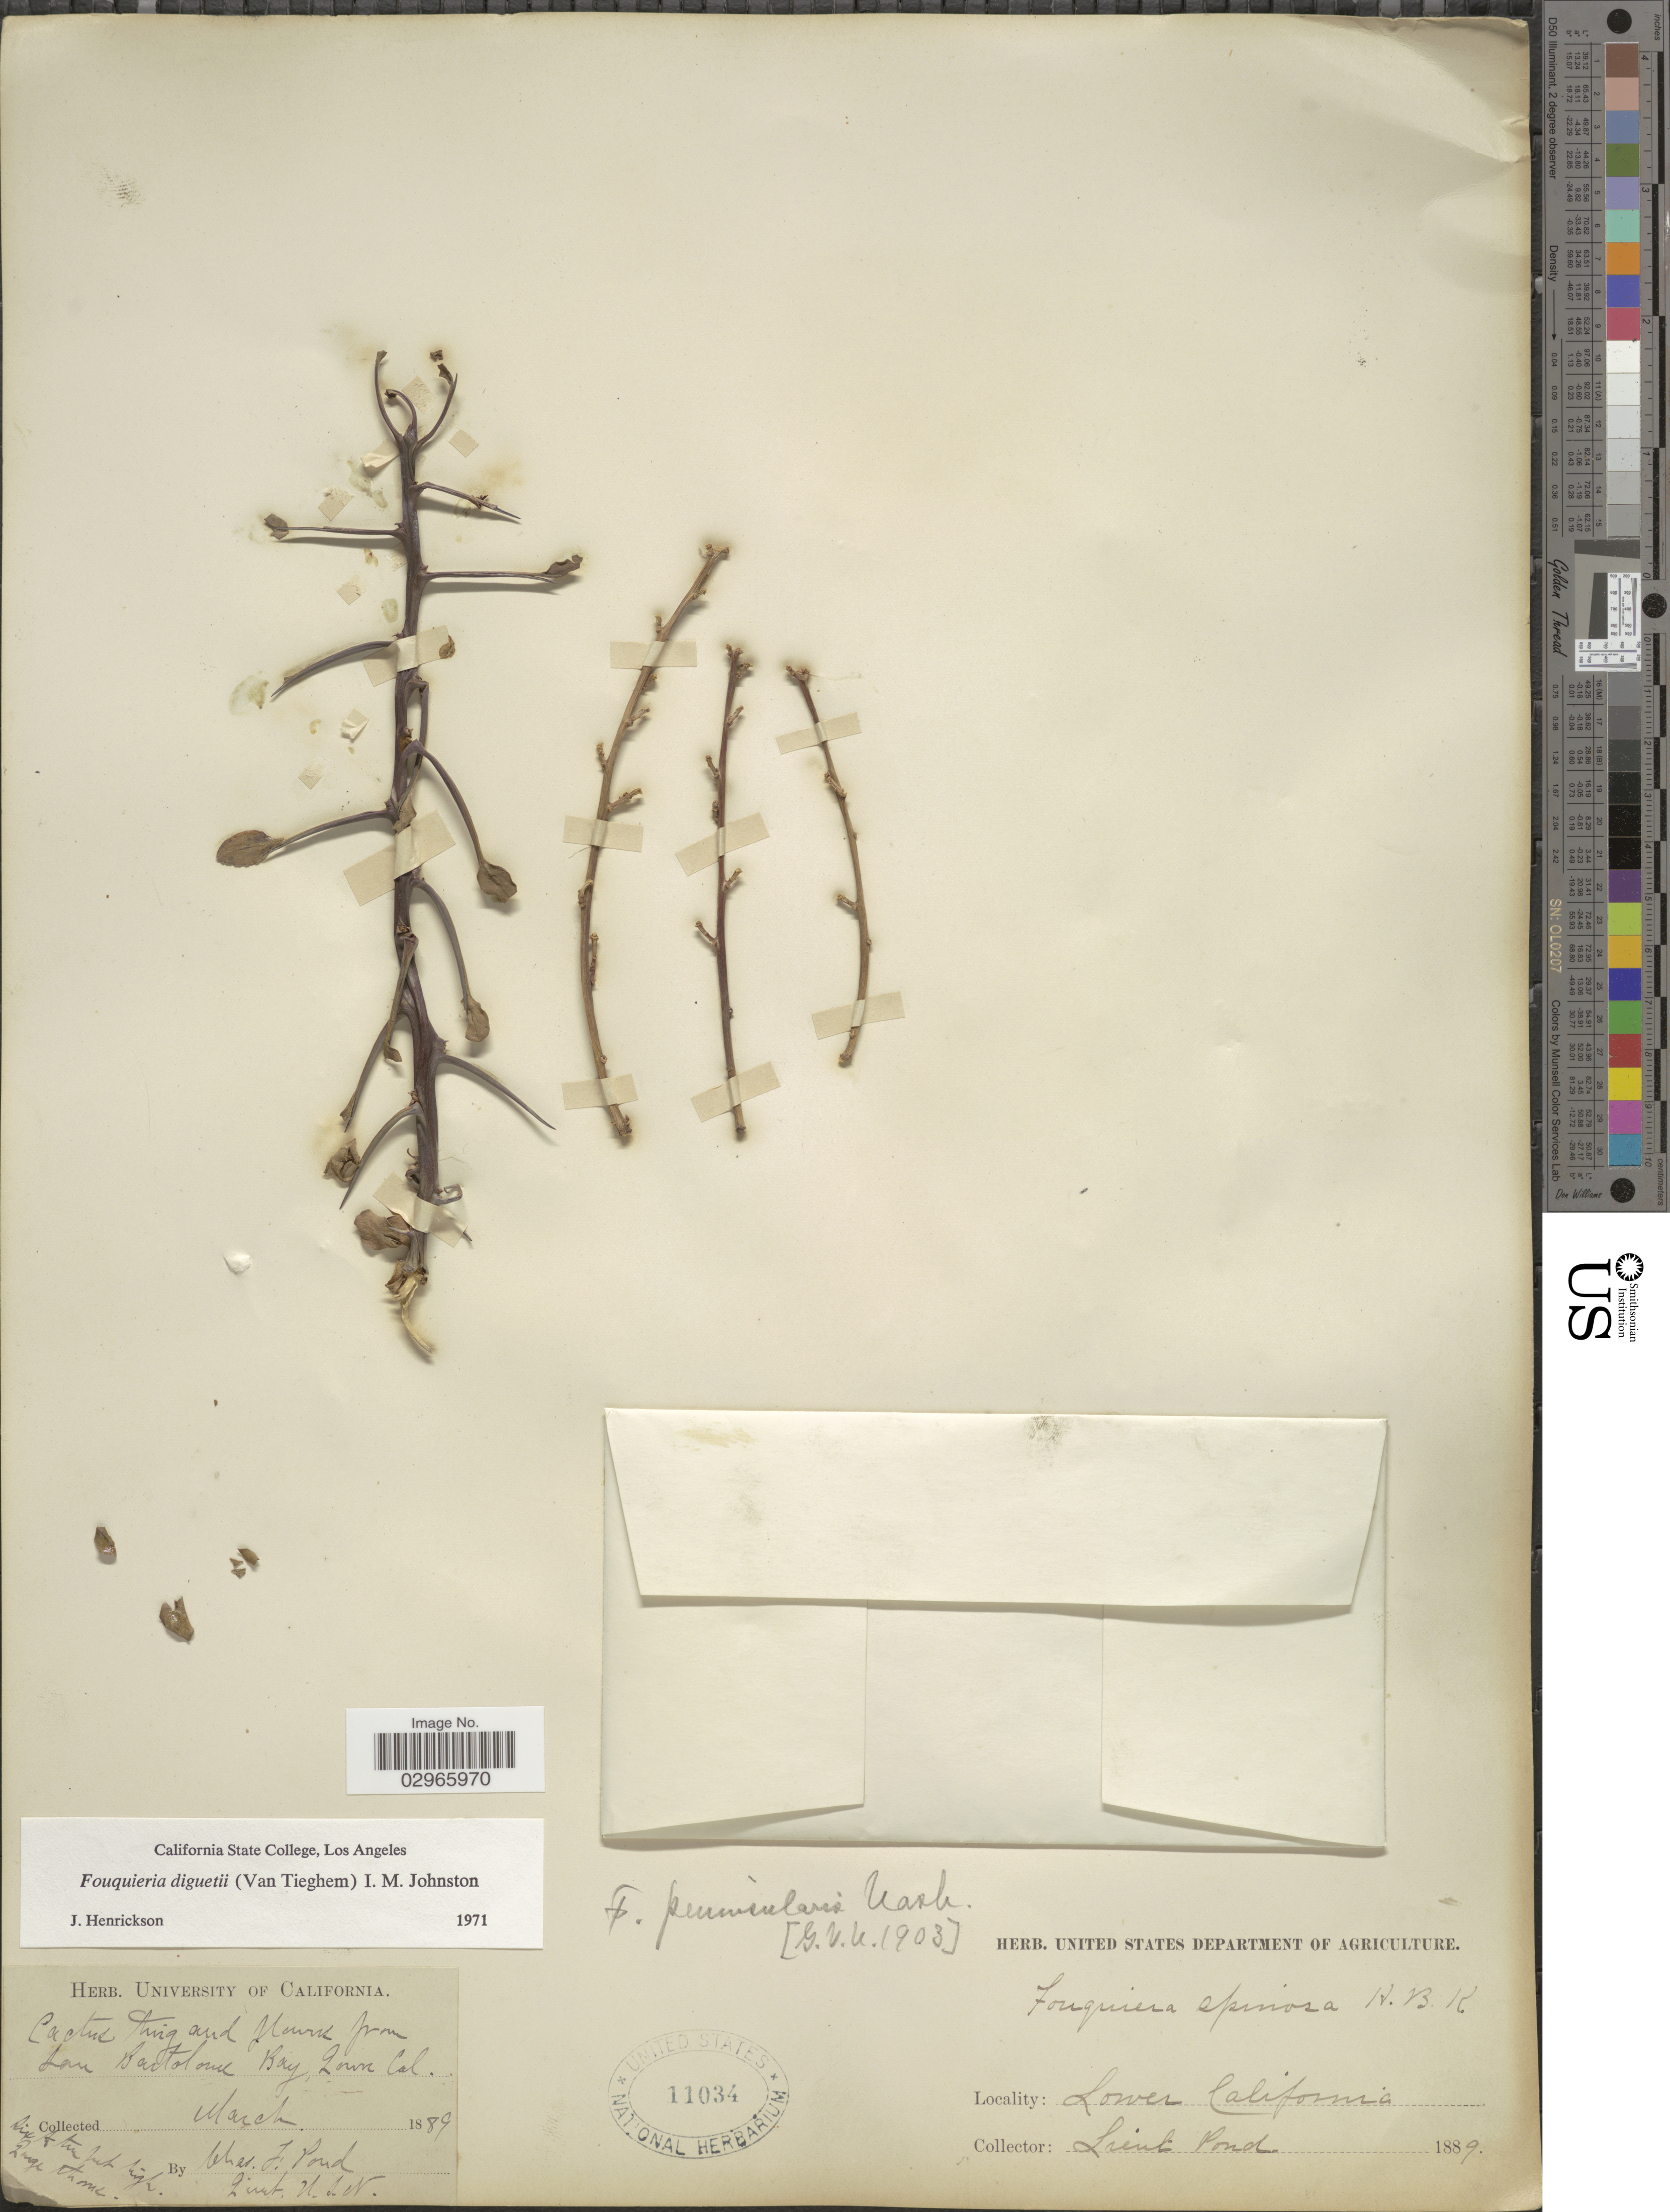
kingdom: Plantae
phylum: Tracheophyta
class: Magnoliopsida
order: Ericales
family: Fouquieriaceae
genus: Fouquieria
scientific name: Fouquieria diguetii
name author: (Tiegh.) I.M. Johnst.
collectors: C. Pond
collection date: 1889-03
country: Mexico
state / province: Baja California Sur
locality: San Bartolome Bay, Lower Cal.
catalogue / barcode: US 11034